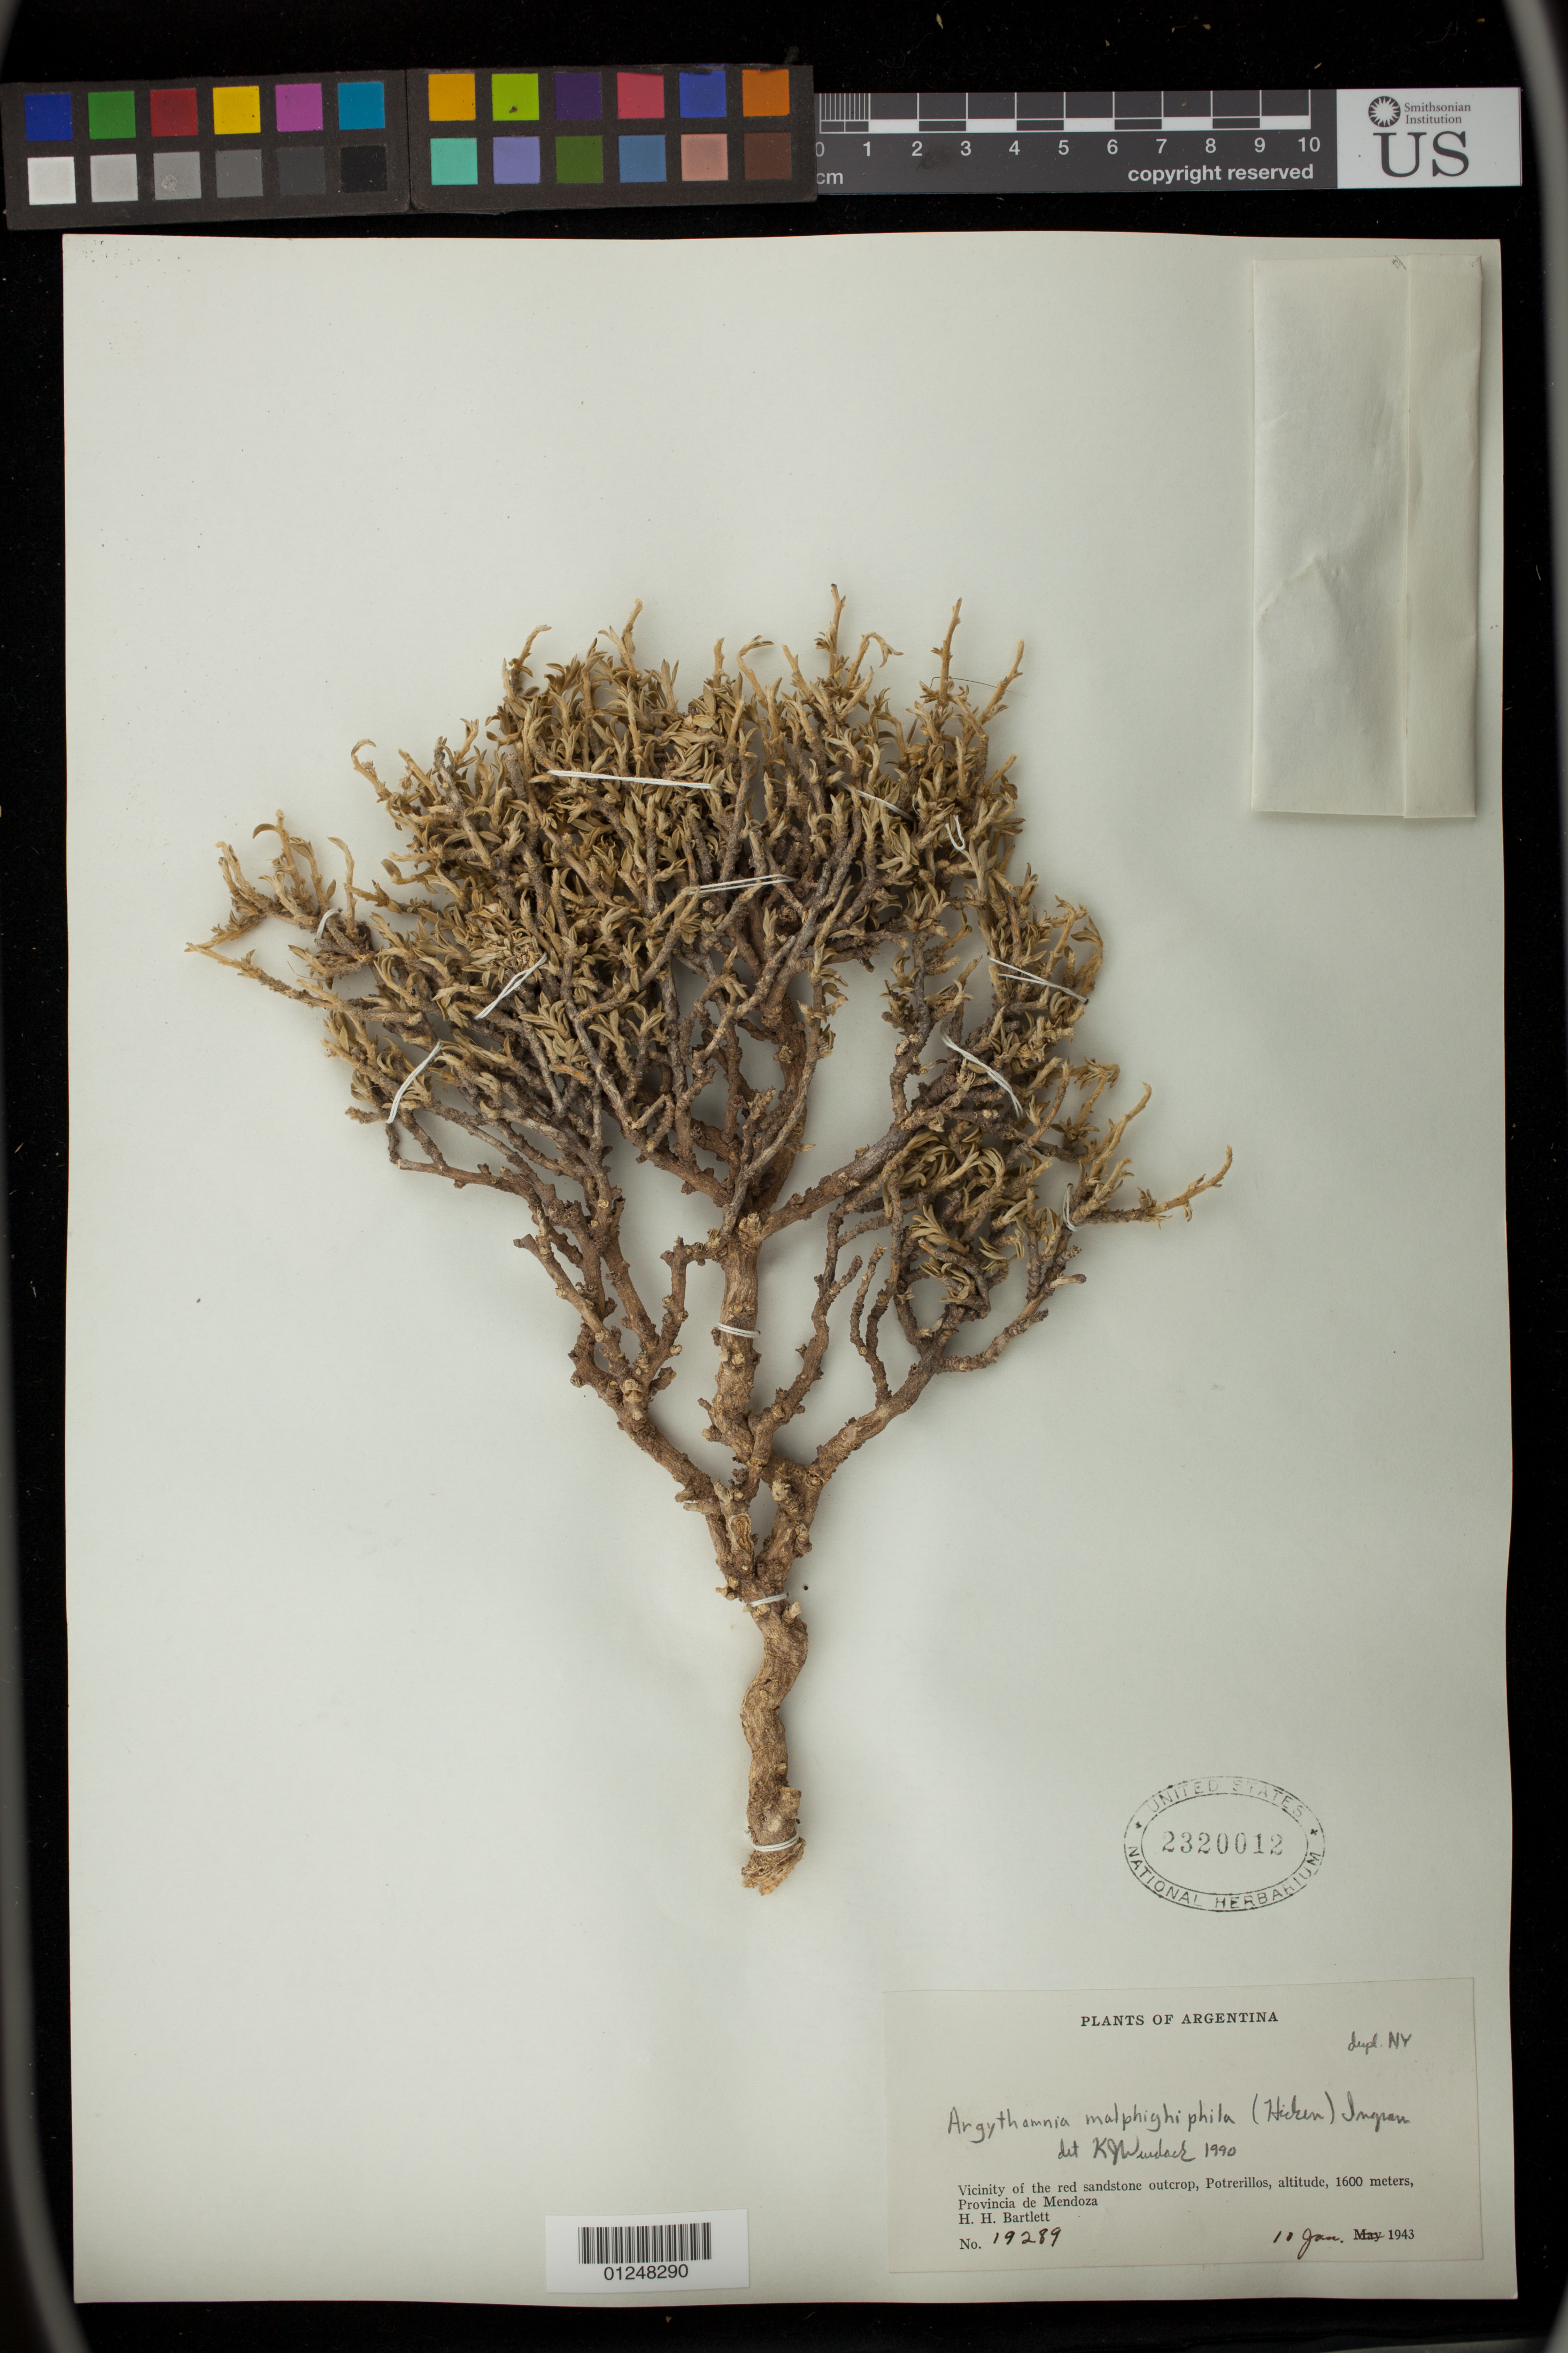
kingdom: Plantae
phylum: Tracheophyta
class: Magnoliopsida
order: Malpighiales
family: Euphorbiaceae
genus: Argythamnia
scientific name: Argythamnia malpighiphila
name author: (Hicken) J.W. Ingram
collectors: H. H. Bartlett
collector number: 19289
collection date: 1943-01-10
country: Argentina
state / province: Mendoza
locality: Potreillos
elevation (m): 1600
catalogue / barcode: US 2320012